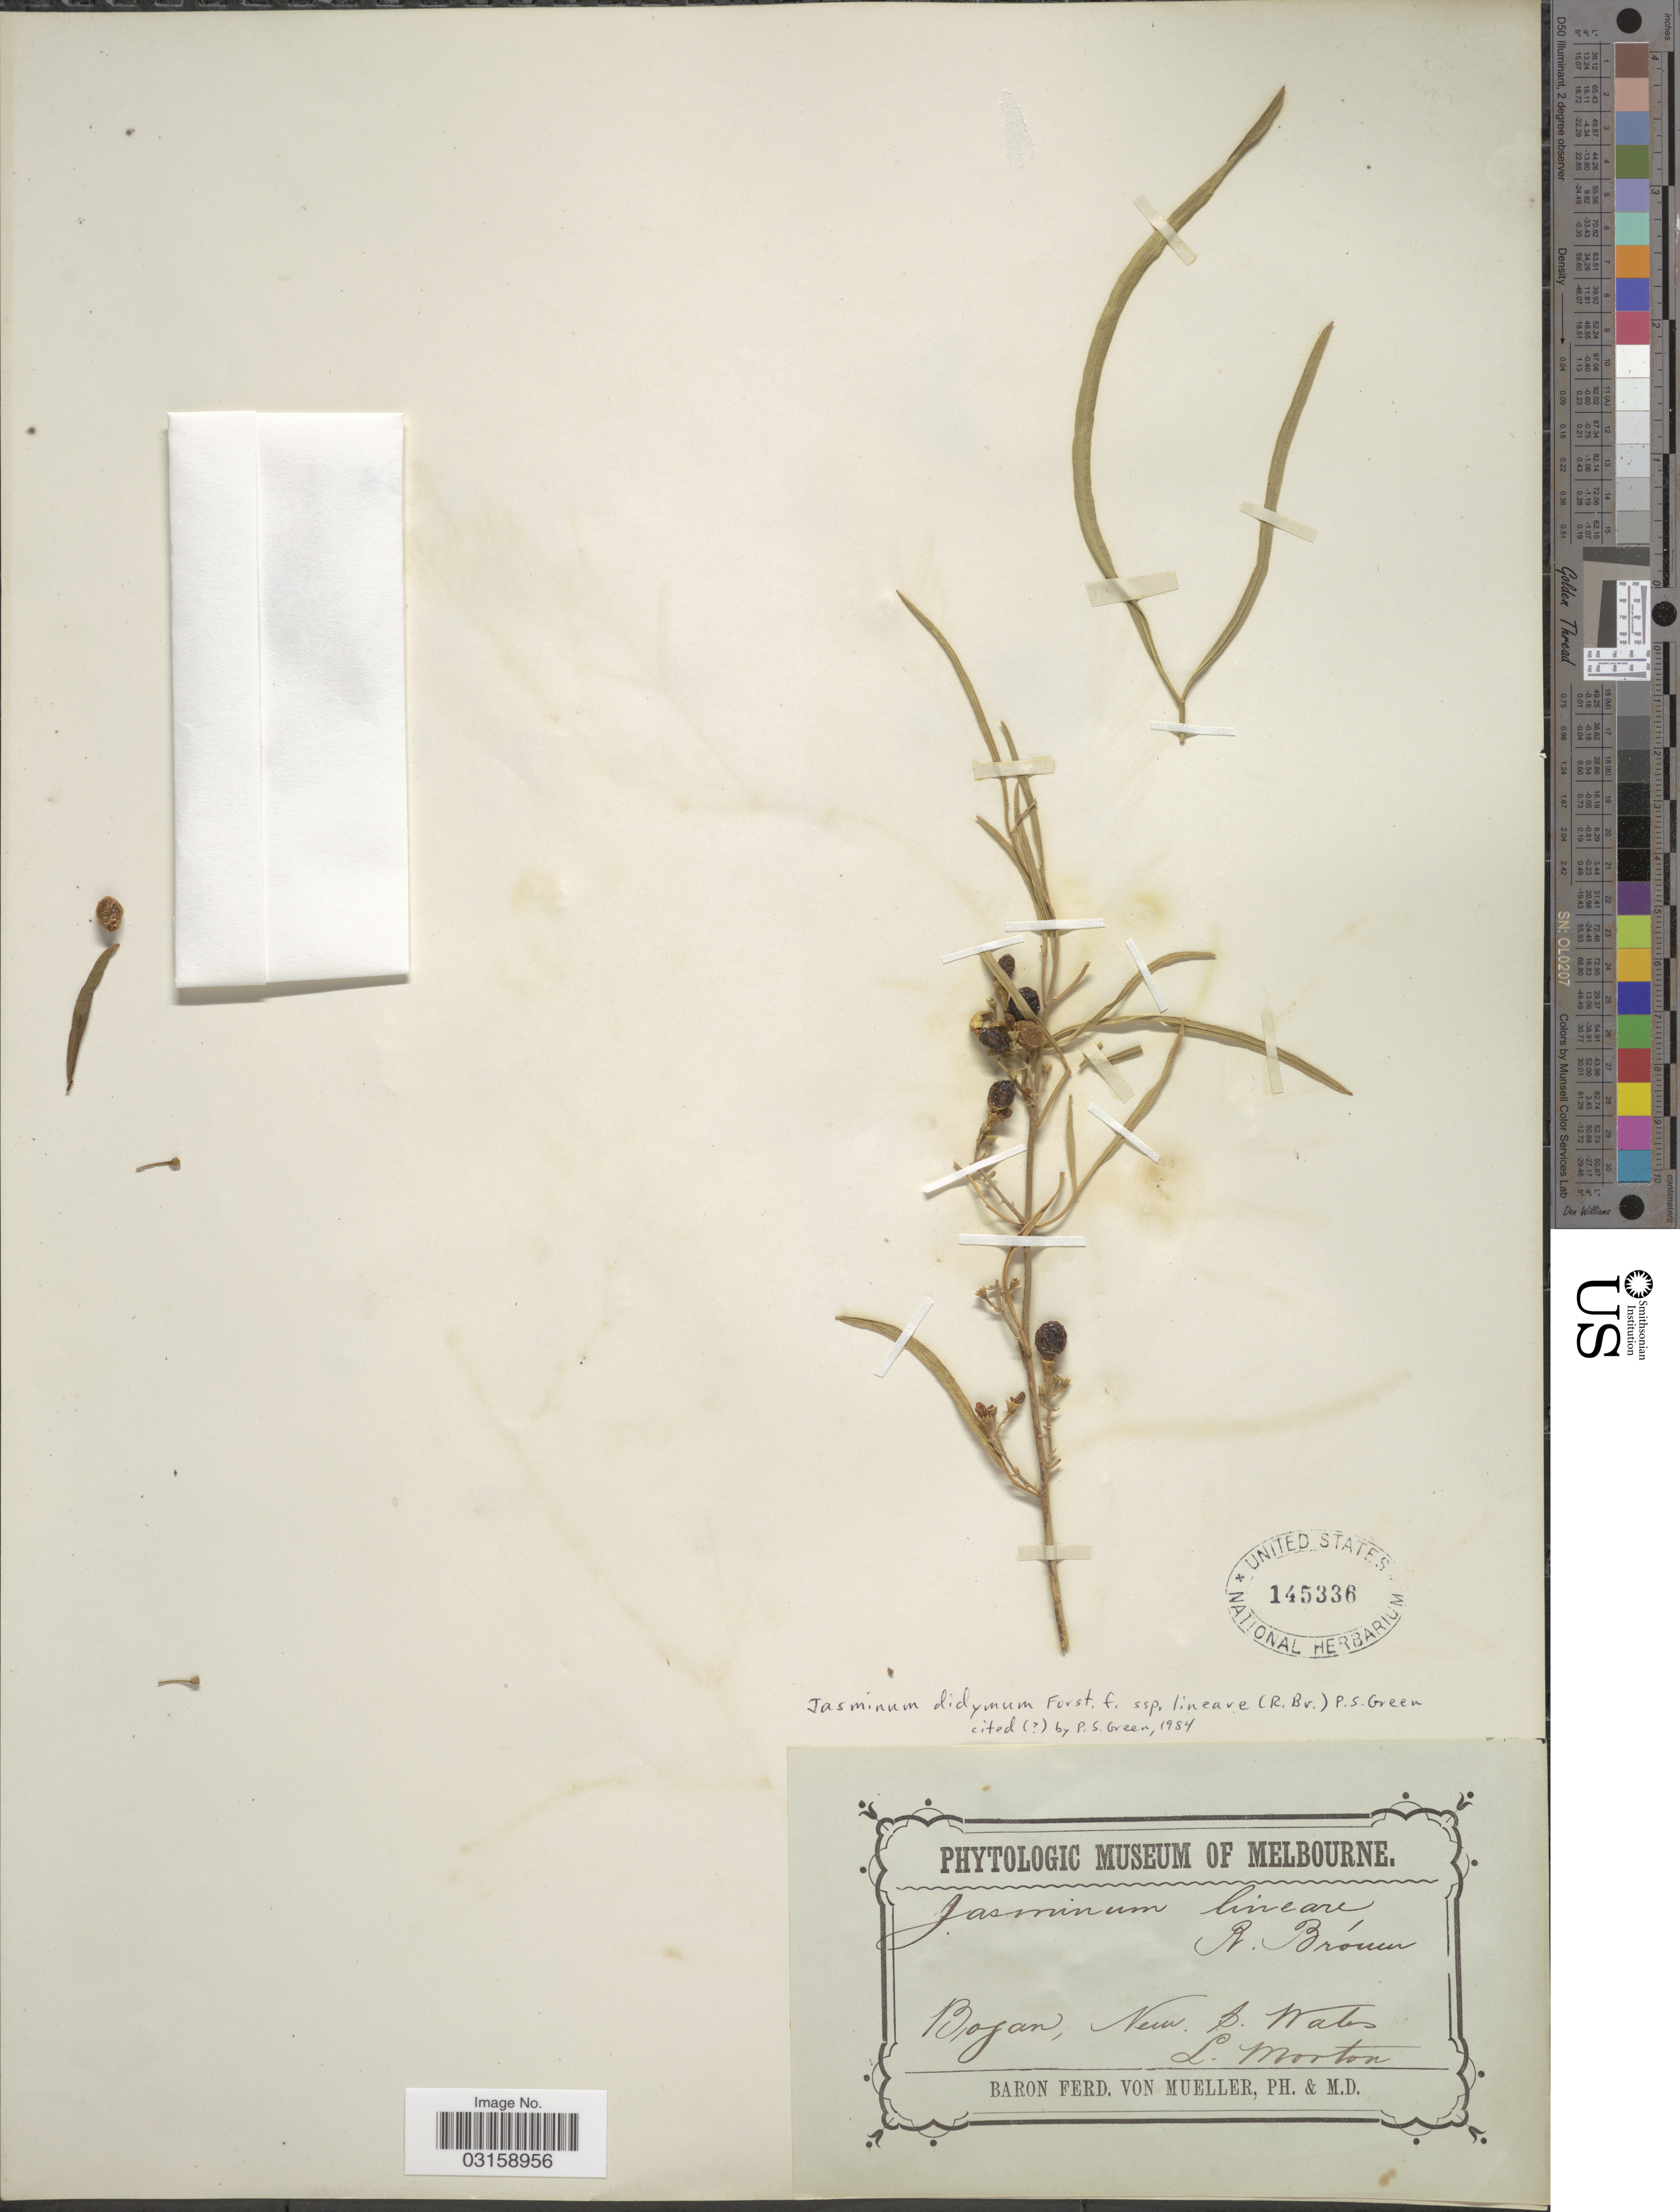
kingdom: Plantae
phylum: Tracheophyta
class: Magnoliopsida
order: Lamiales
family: Oleaceae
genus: Jasminum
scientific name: Jasminum didymum subsp. lineare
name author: (R. Br.) P.S. Green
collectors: L. Morton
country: Australia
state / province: New South Wales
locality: Bojan.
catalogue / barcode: US 145336